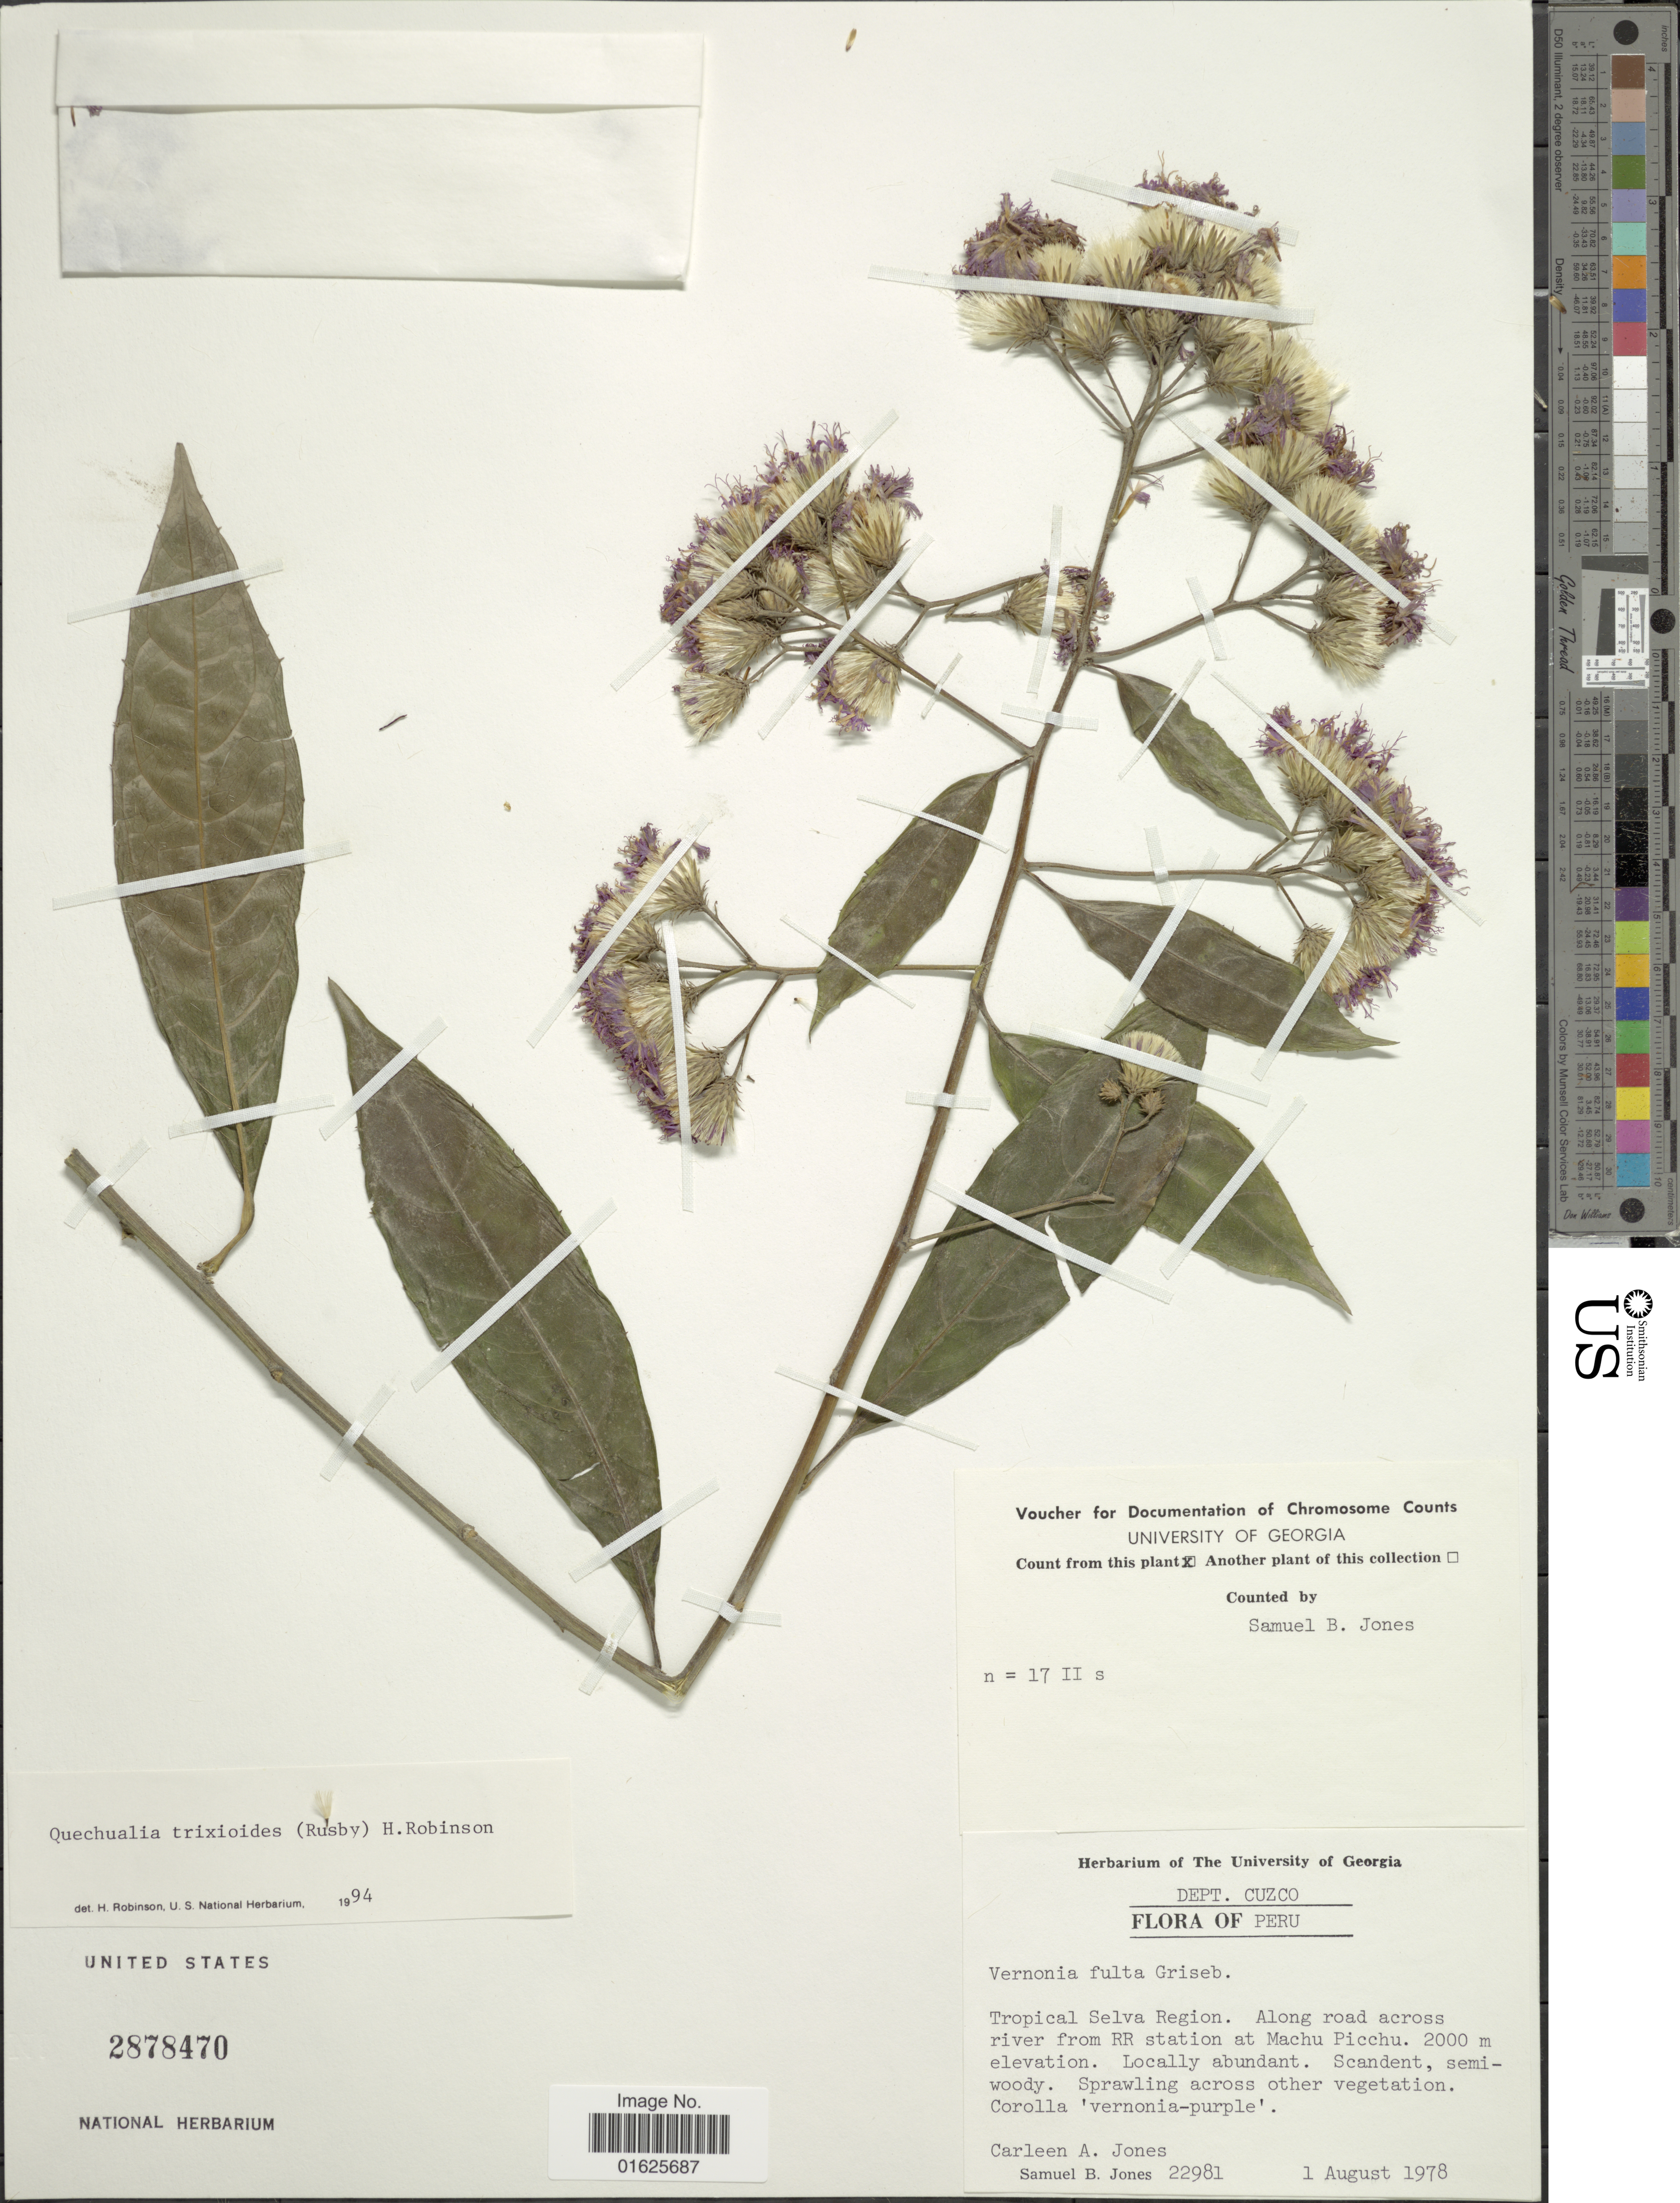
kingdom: Plantae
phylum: Tracheophyta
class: Magnoliopsida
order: Asterales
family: Asteraceae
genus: Quechualia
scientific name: Quechualia trixioides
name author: (Rusby) H. Rob.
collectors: Carleen Jones & S. B. Jones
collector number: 22981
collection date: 1978-08-01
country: Peru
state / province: Cusco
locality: Dept. Cuzco, Tropical Selva REgion. Along road across river from RR station at Machu Picchu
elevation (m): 2000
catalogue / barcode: US 2878470